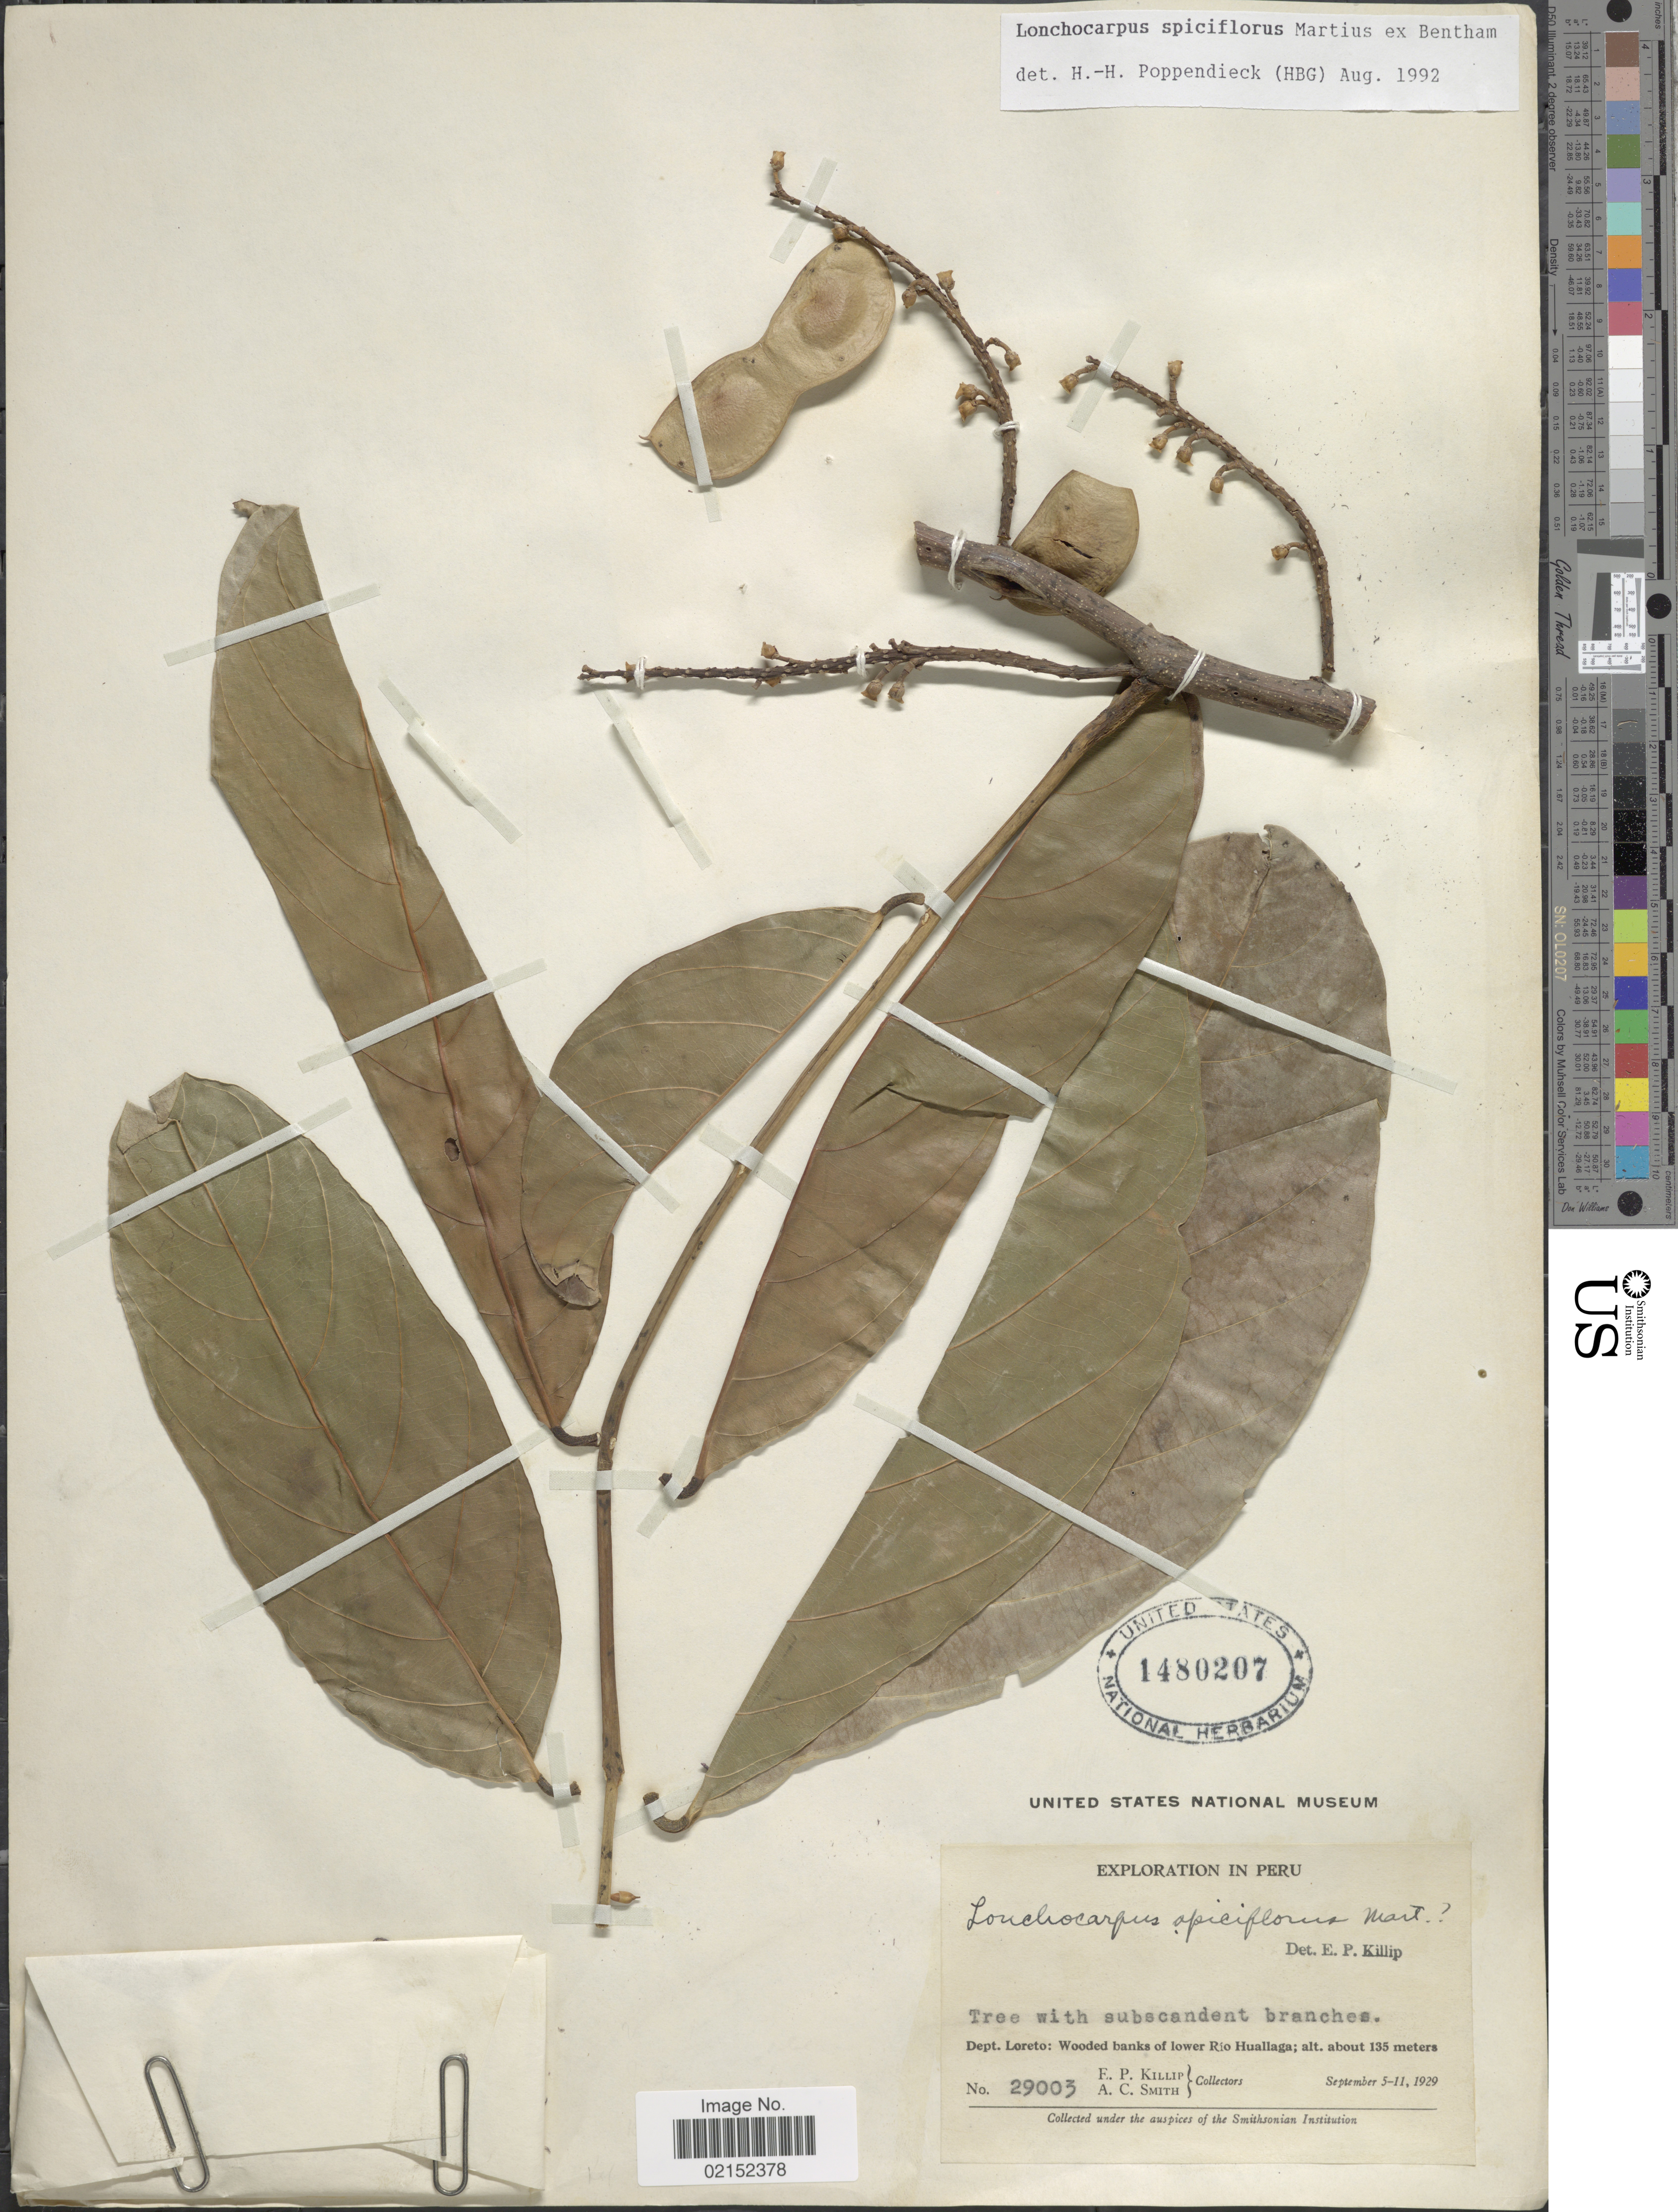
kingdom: Plantae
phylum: Tracheophyta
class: Magnoliopsida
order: Fabales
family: Fabaceae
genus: Lonchocarpus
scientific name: Lonchocarpus spiciflorus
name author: Mart. ex Benth.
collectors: E. P. Killip & A. C. Smith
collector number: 29003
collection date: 1929-09-05/1929-09-11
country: Peru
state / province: Loreto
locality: Wooded banks of lower Rio Huallaga.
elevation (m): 135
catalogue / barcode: US 1480207